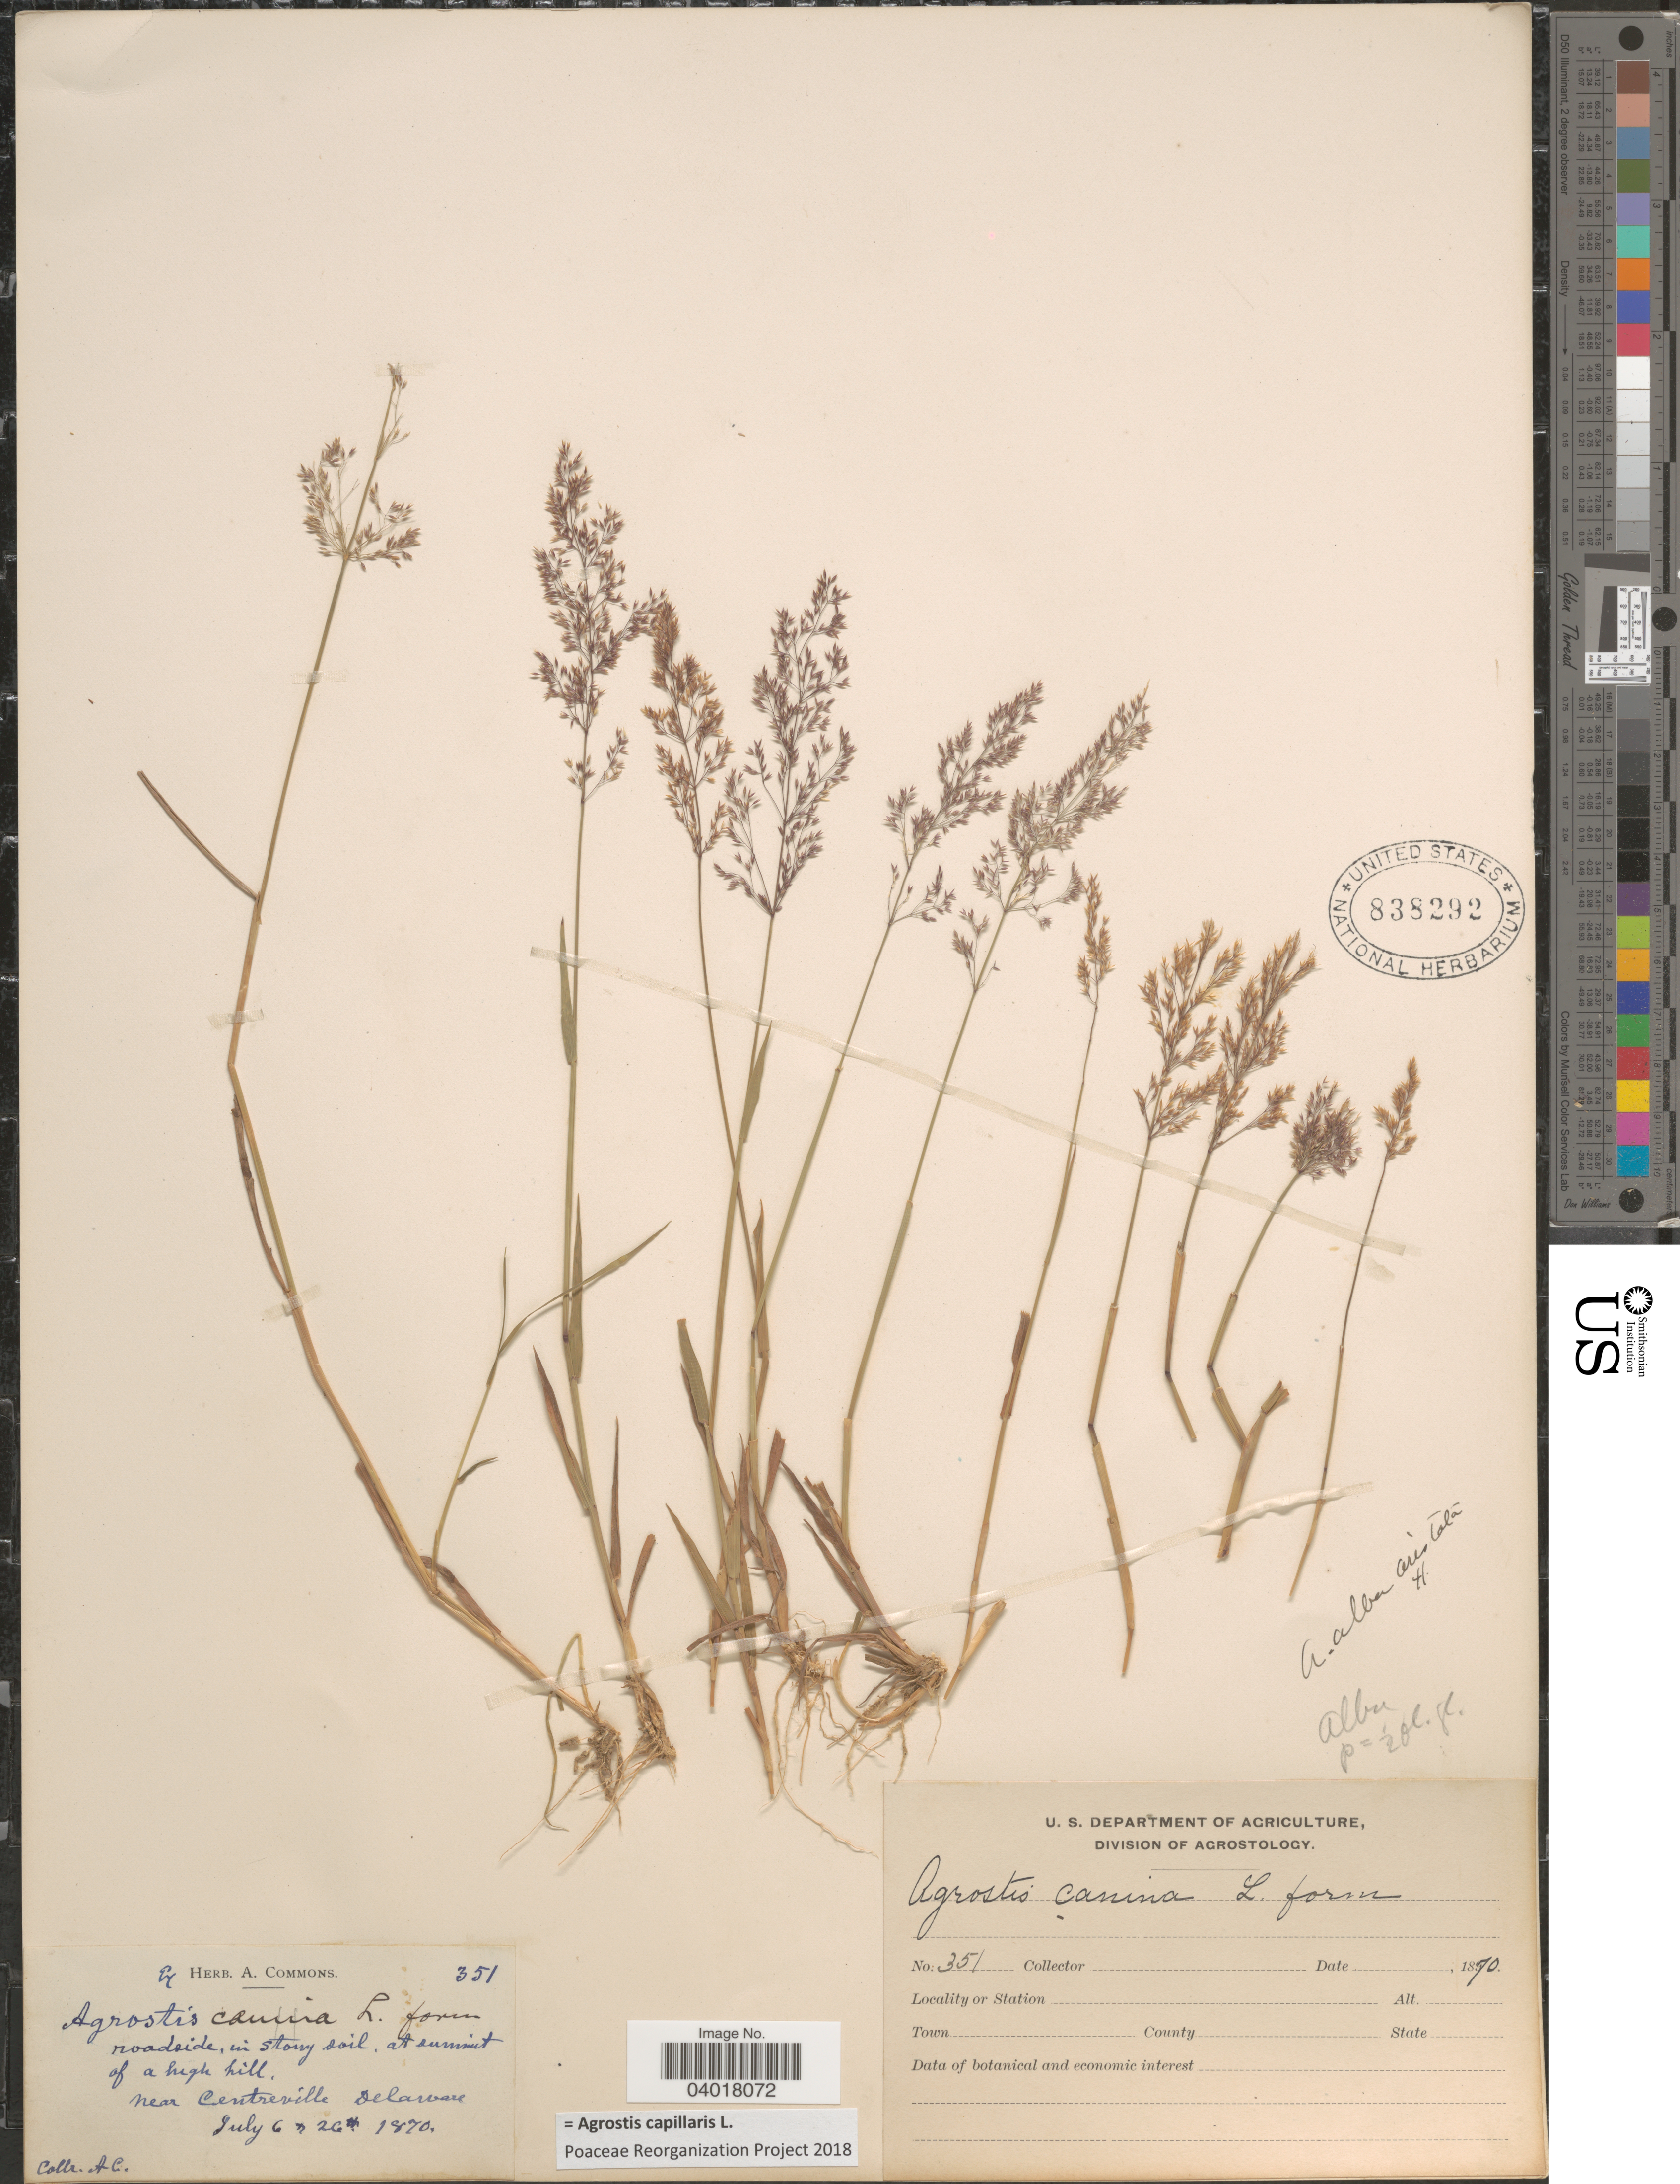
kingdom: Plantae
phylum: Tracheophyta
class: Liliopsida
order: Poales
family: Poaceae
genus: Agrostis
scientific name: Agrostis capillaris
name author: L.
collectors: A. Commons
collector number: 351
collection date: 1870-07-06/1870-07-26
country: United States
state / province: Delaware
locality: Near Centreville.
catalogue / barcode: US 838292